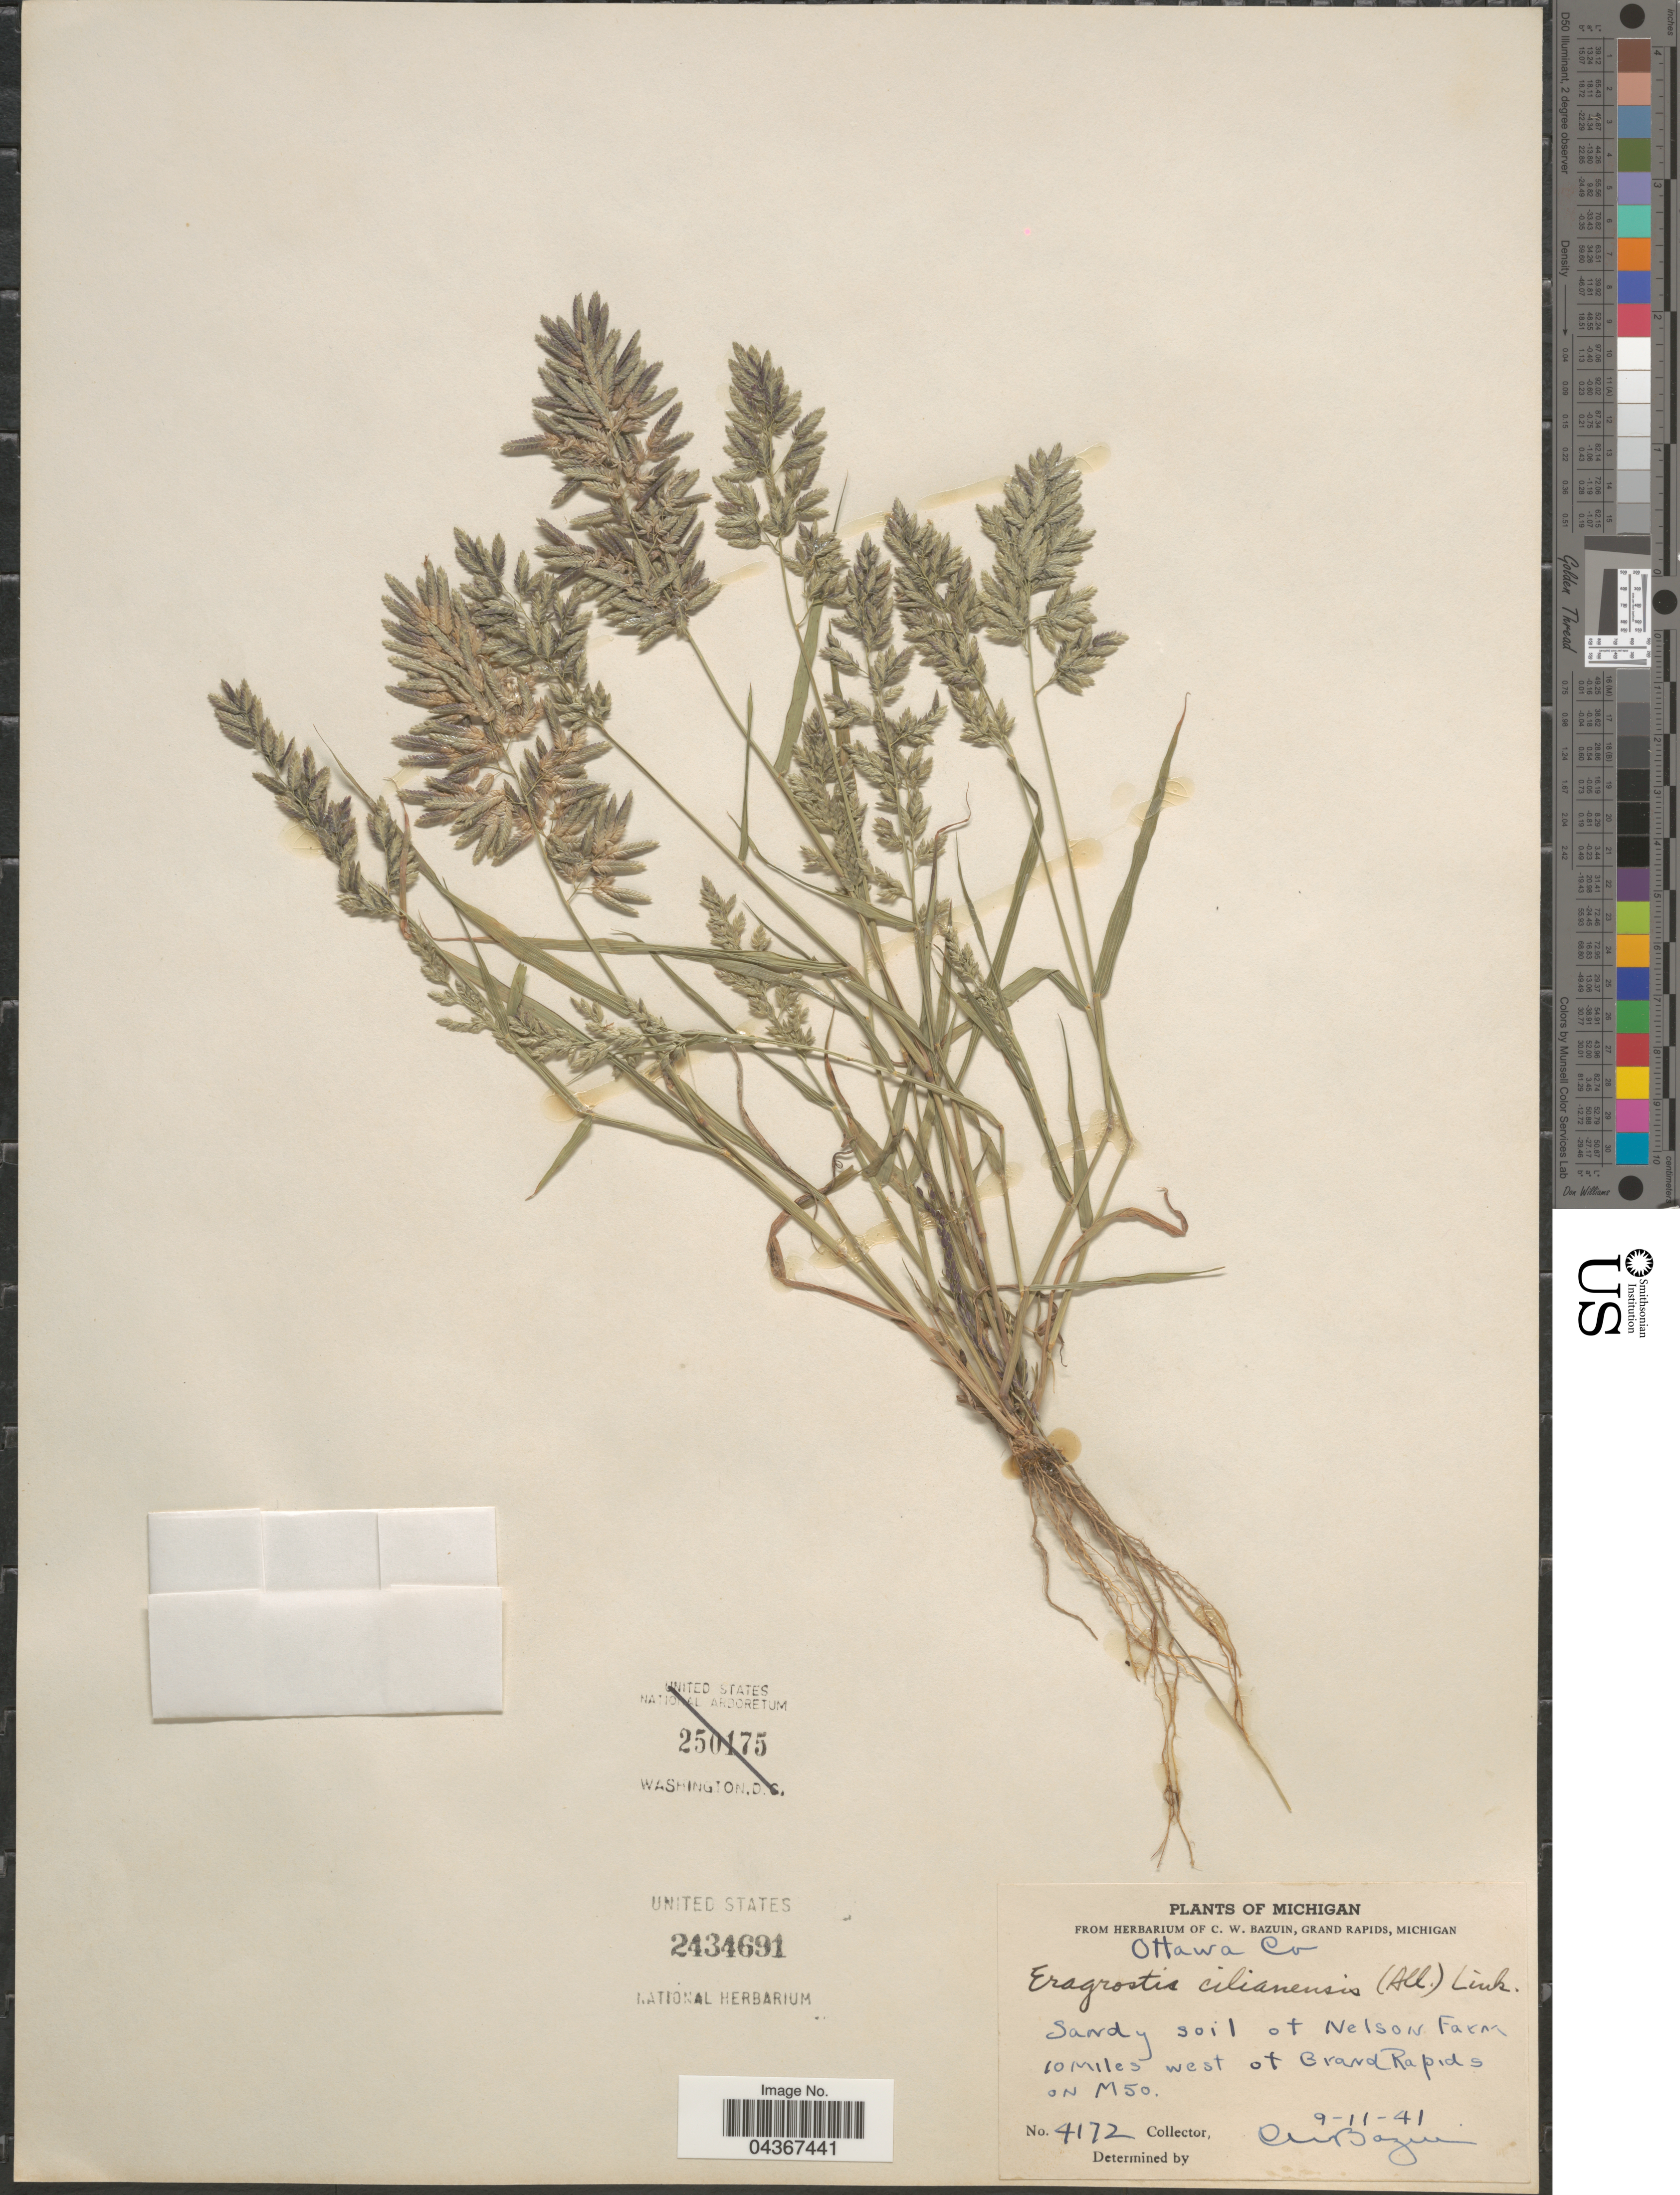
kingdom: Plantae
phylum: Tracheophyta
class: Liliopsida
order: Poales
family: Poaceae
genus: Eragrostis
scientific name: Eragrostis cilianensis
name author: (Bellardi) Vignolo ex Janch.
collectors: C. Bazuin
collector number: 4172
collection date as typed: Transcribed d/m/y: 11/9/41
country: United States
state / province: Michigan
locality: Ottawa Co. Sandy soil at Nelson Farm 10 miles west of Grand Rapids on M50.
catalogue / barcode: US 2434691